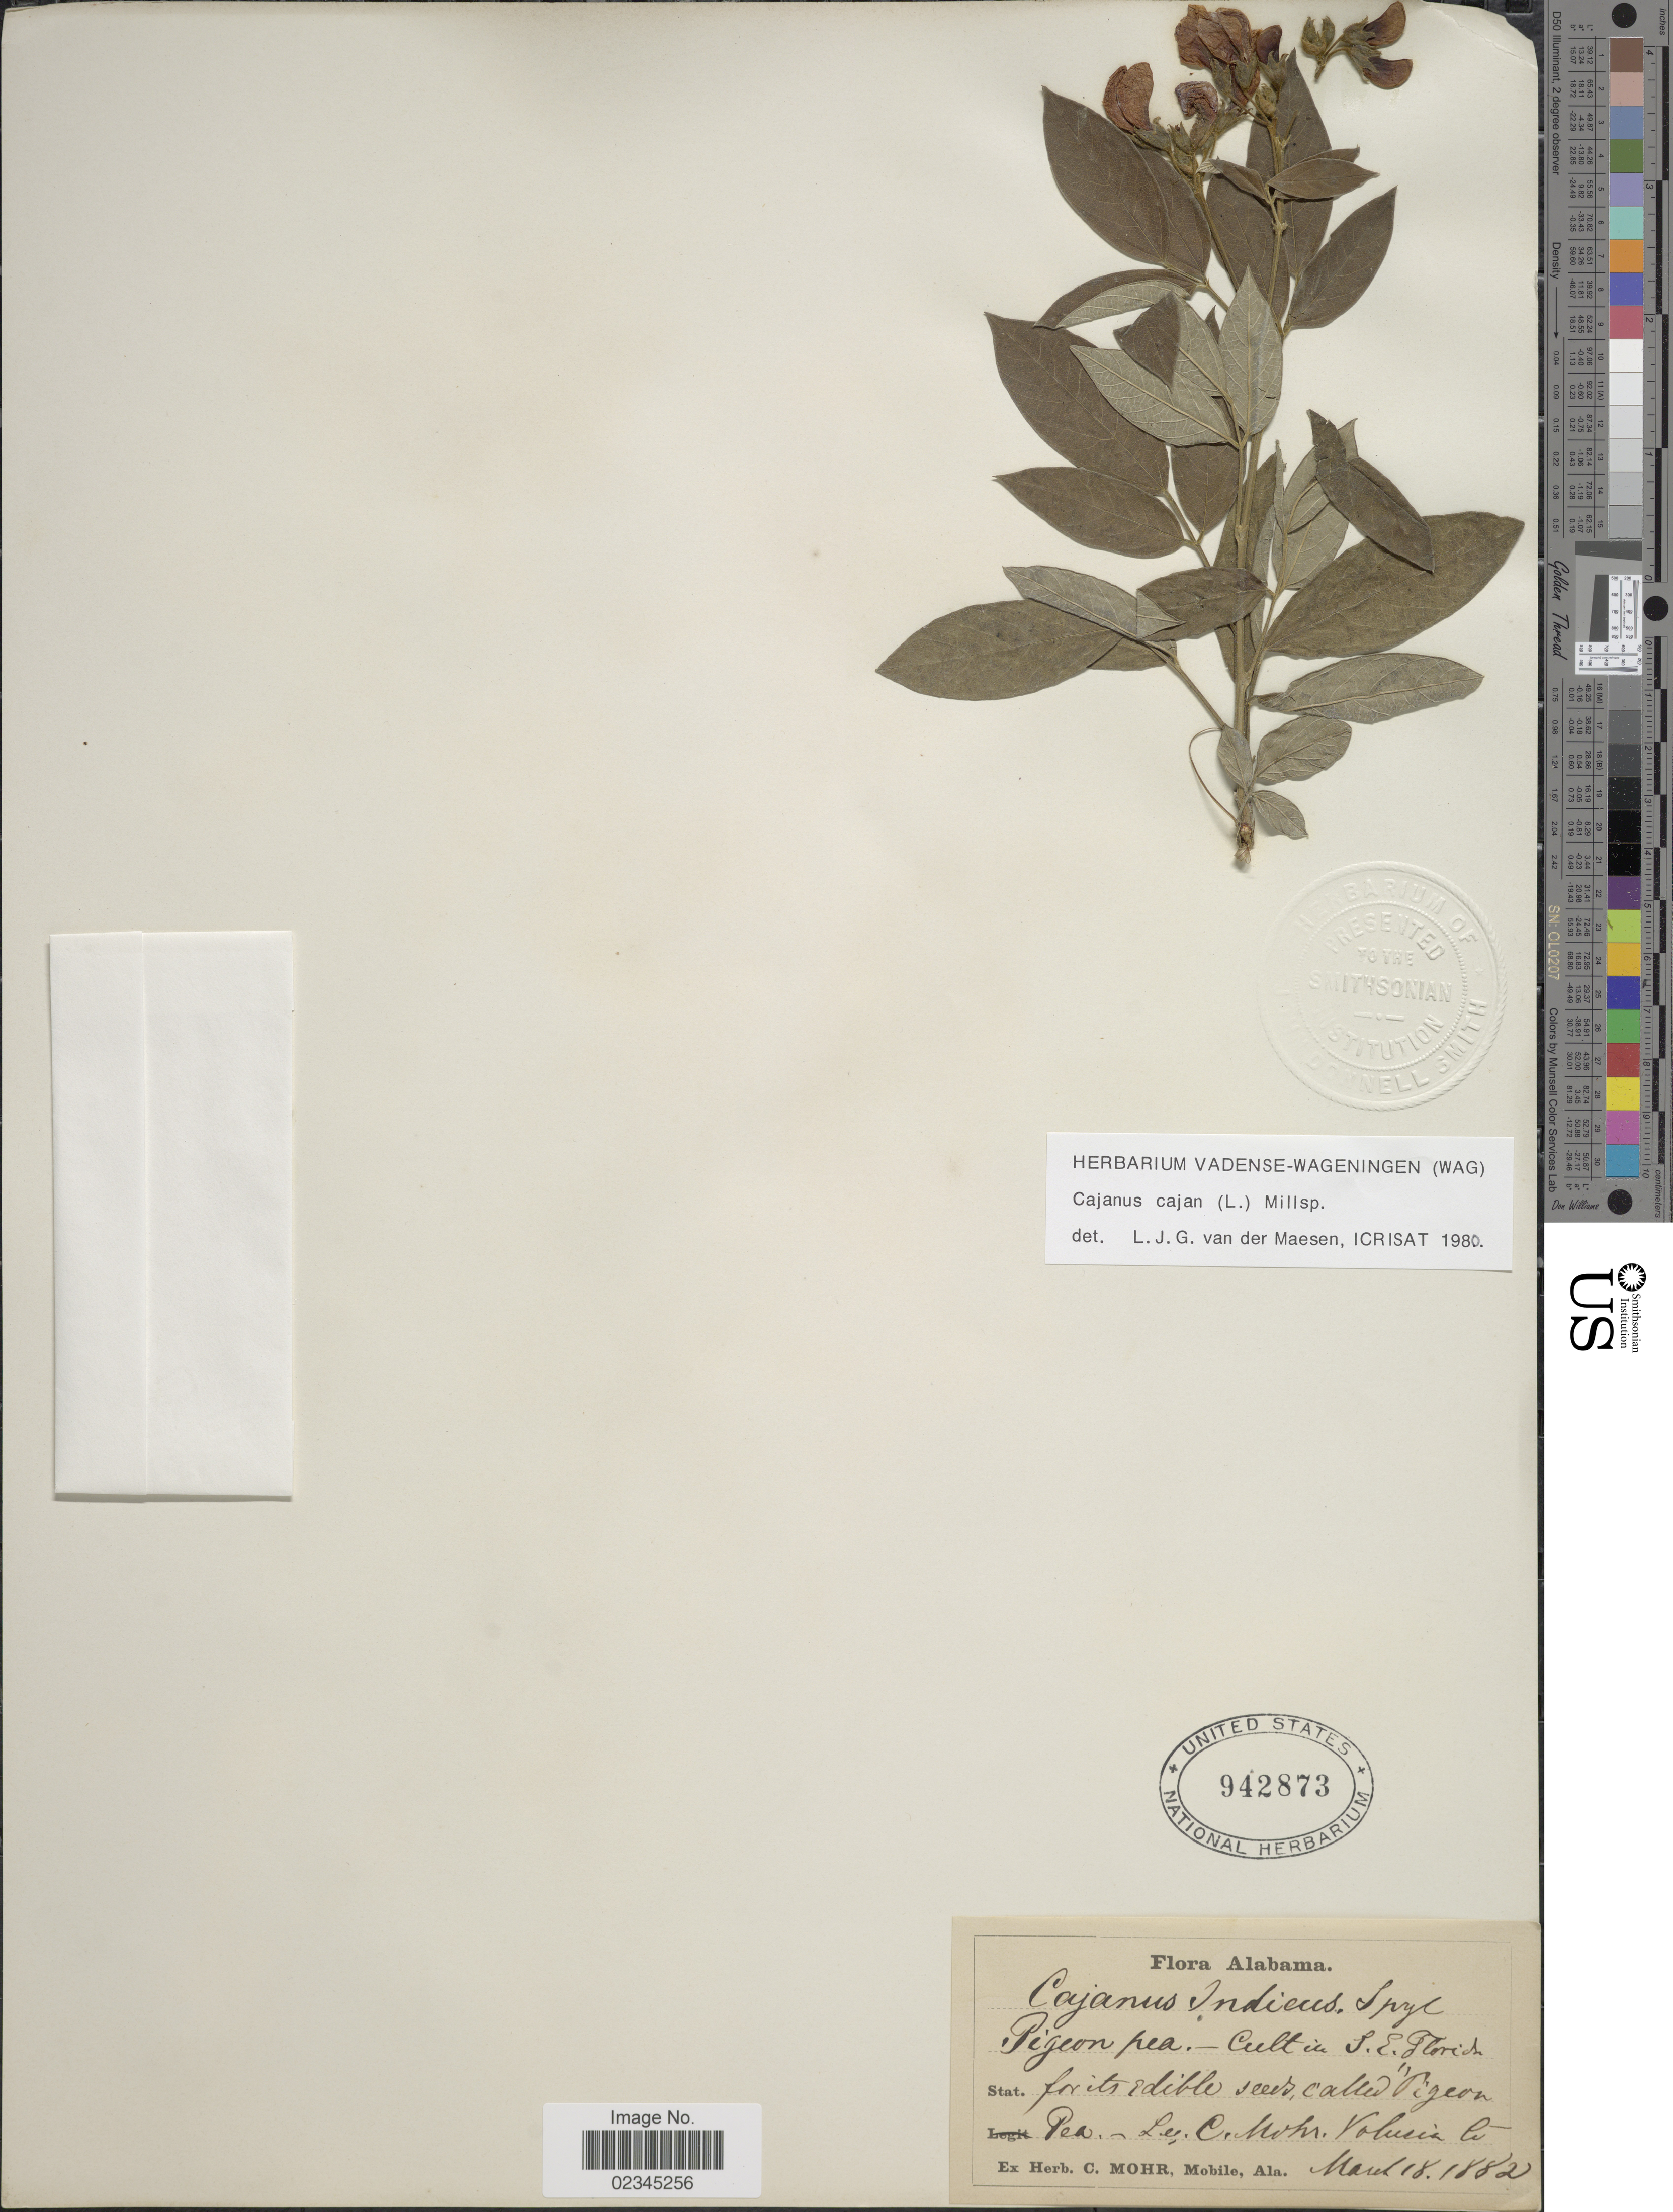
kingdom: Plantae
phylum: Tracheophyta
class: Magnoliopsida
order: Fabales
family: Fabaceae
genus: Cajanus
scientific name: Cajanus cajan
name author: (L.) Huth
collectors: C. T. Mohr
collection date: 1882-03-18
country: United States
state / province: Florida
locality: S. E. Florida.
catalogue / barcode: US 942873